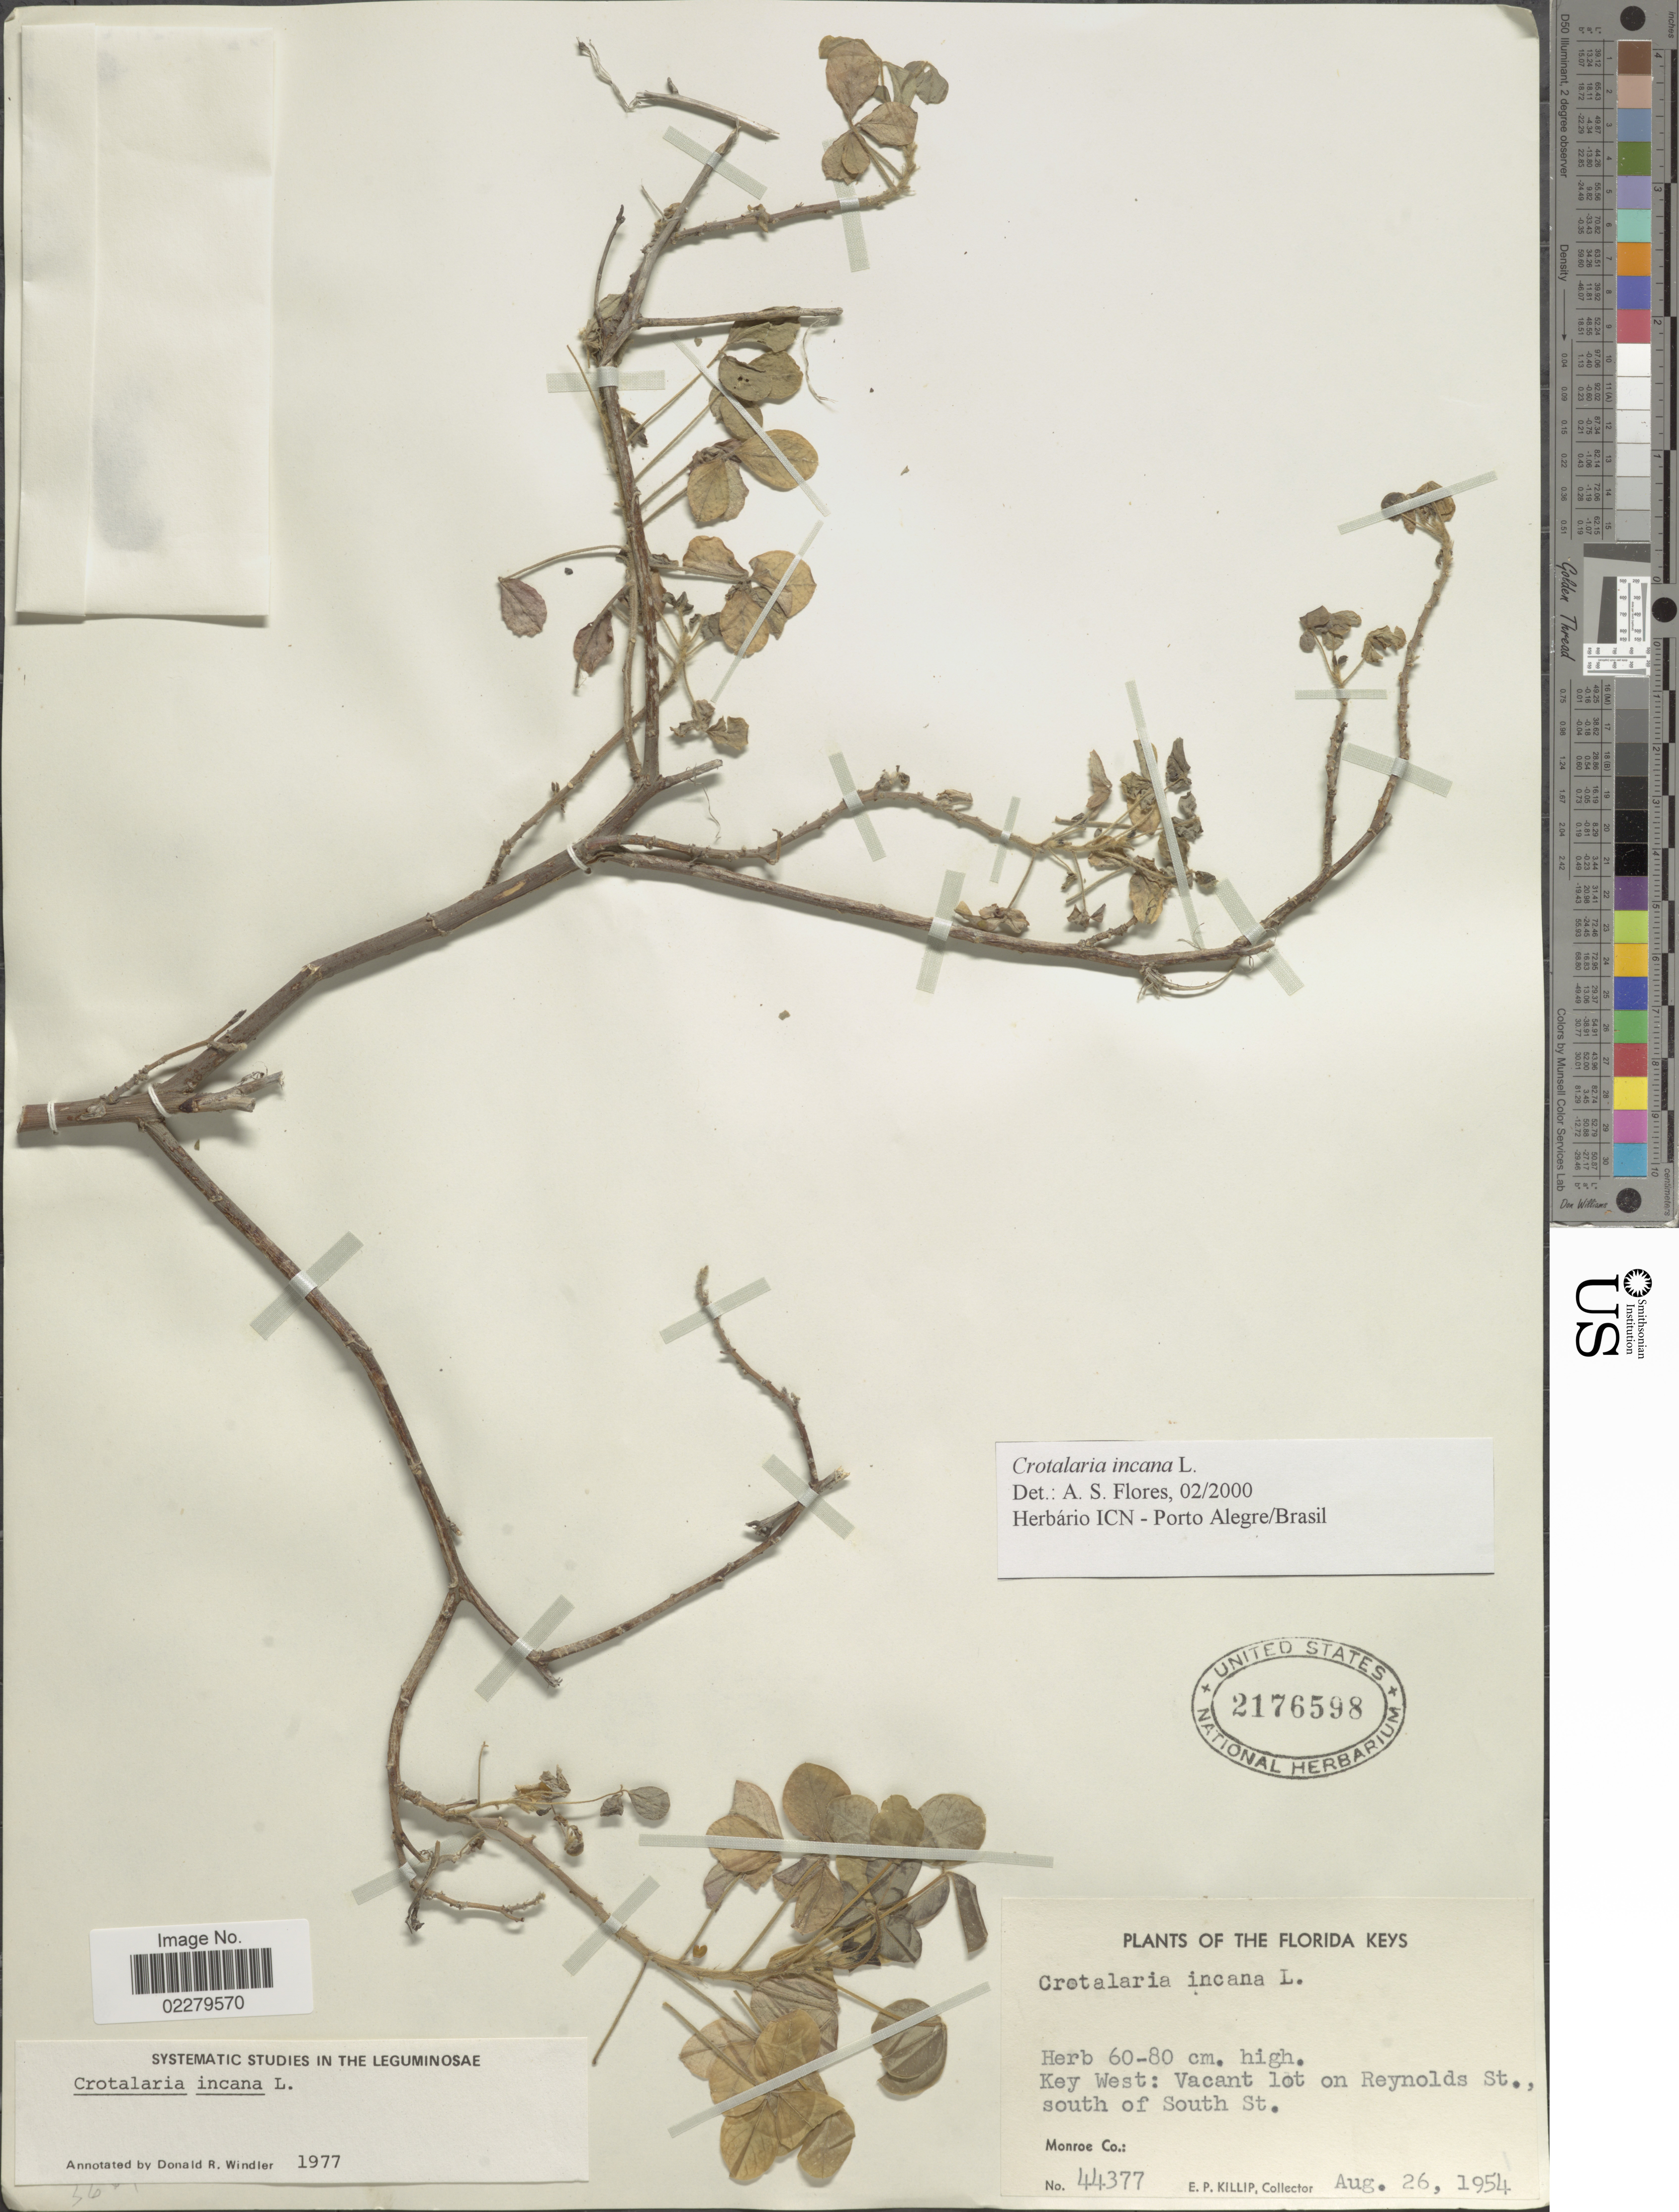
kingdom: Plantae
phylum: Tracheophyta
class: Magnoliopsida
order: Fabales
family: Fabaceae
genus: Crotalaria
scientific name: Crotalaria incana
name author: L.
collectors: E. P. Killip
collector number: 44377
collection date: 1954-08-26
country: United States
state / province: Florida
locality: The Florida Keys. Key West: Vacant lot on Reynolds St. south of South St. Monroe Co.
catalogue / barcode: US 2176598